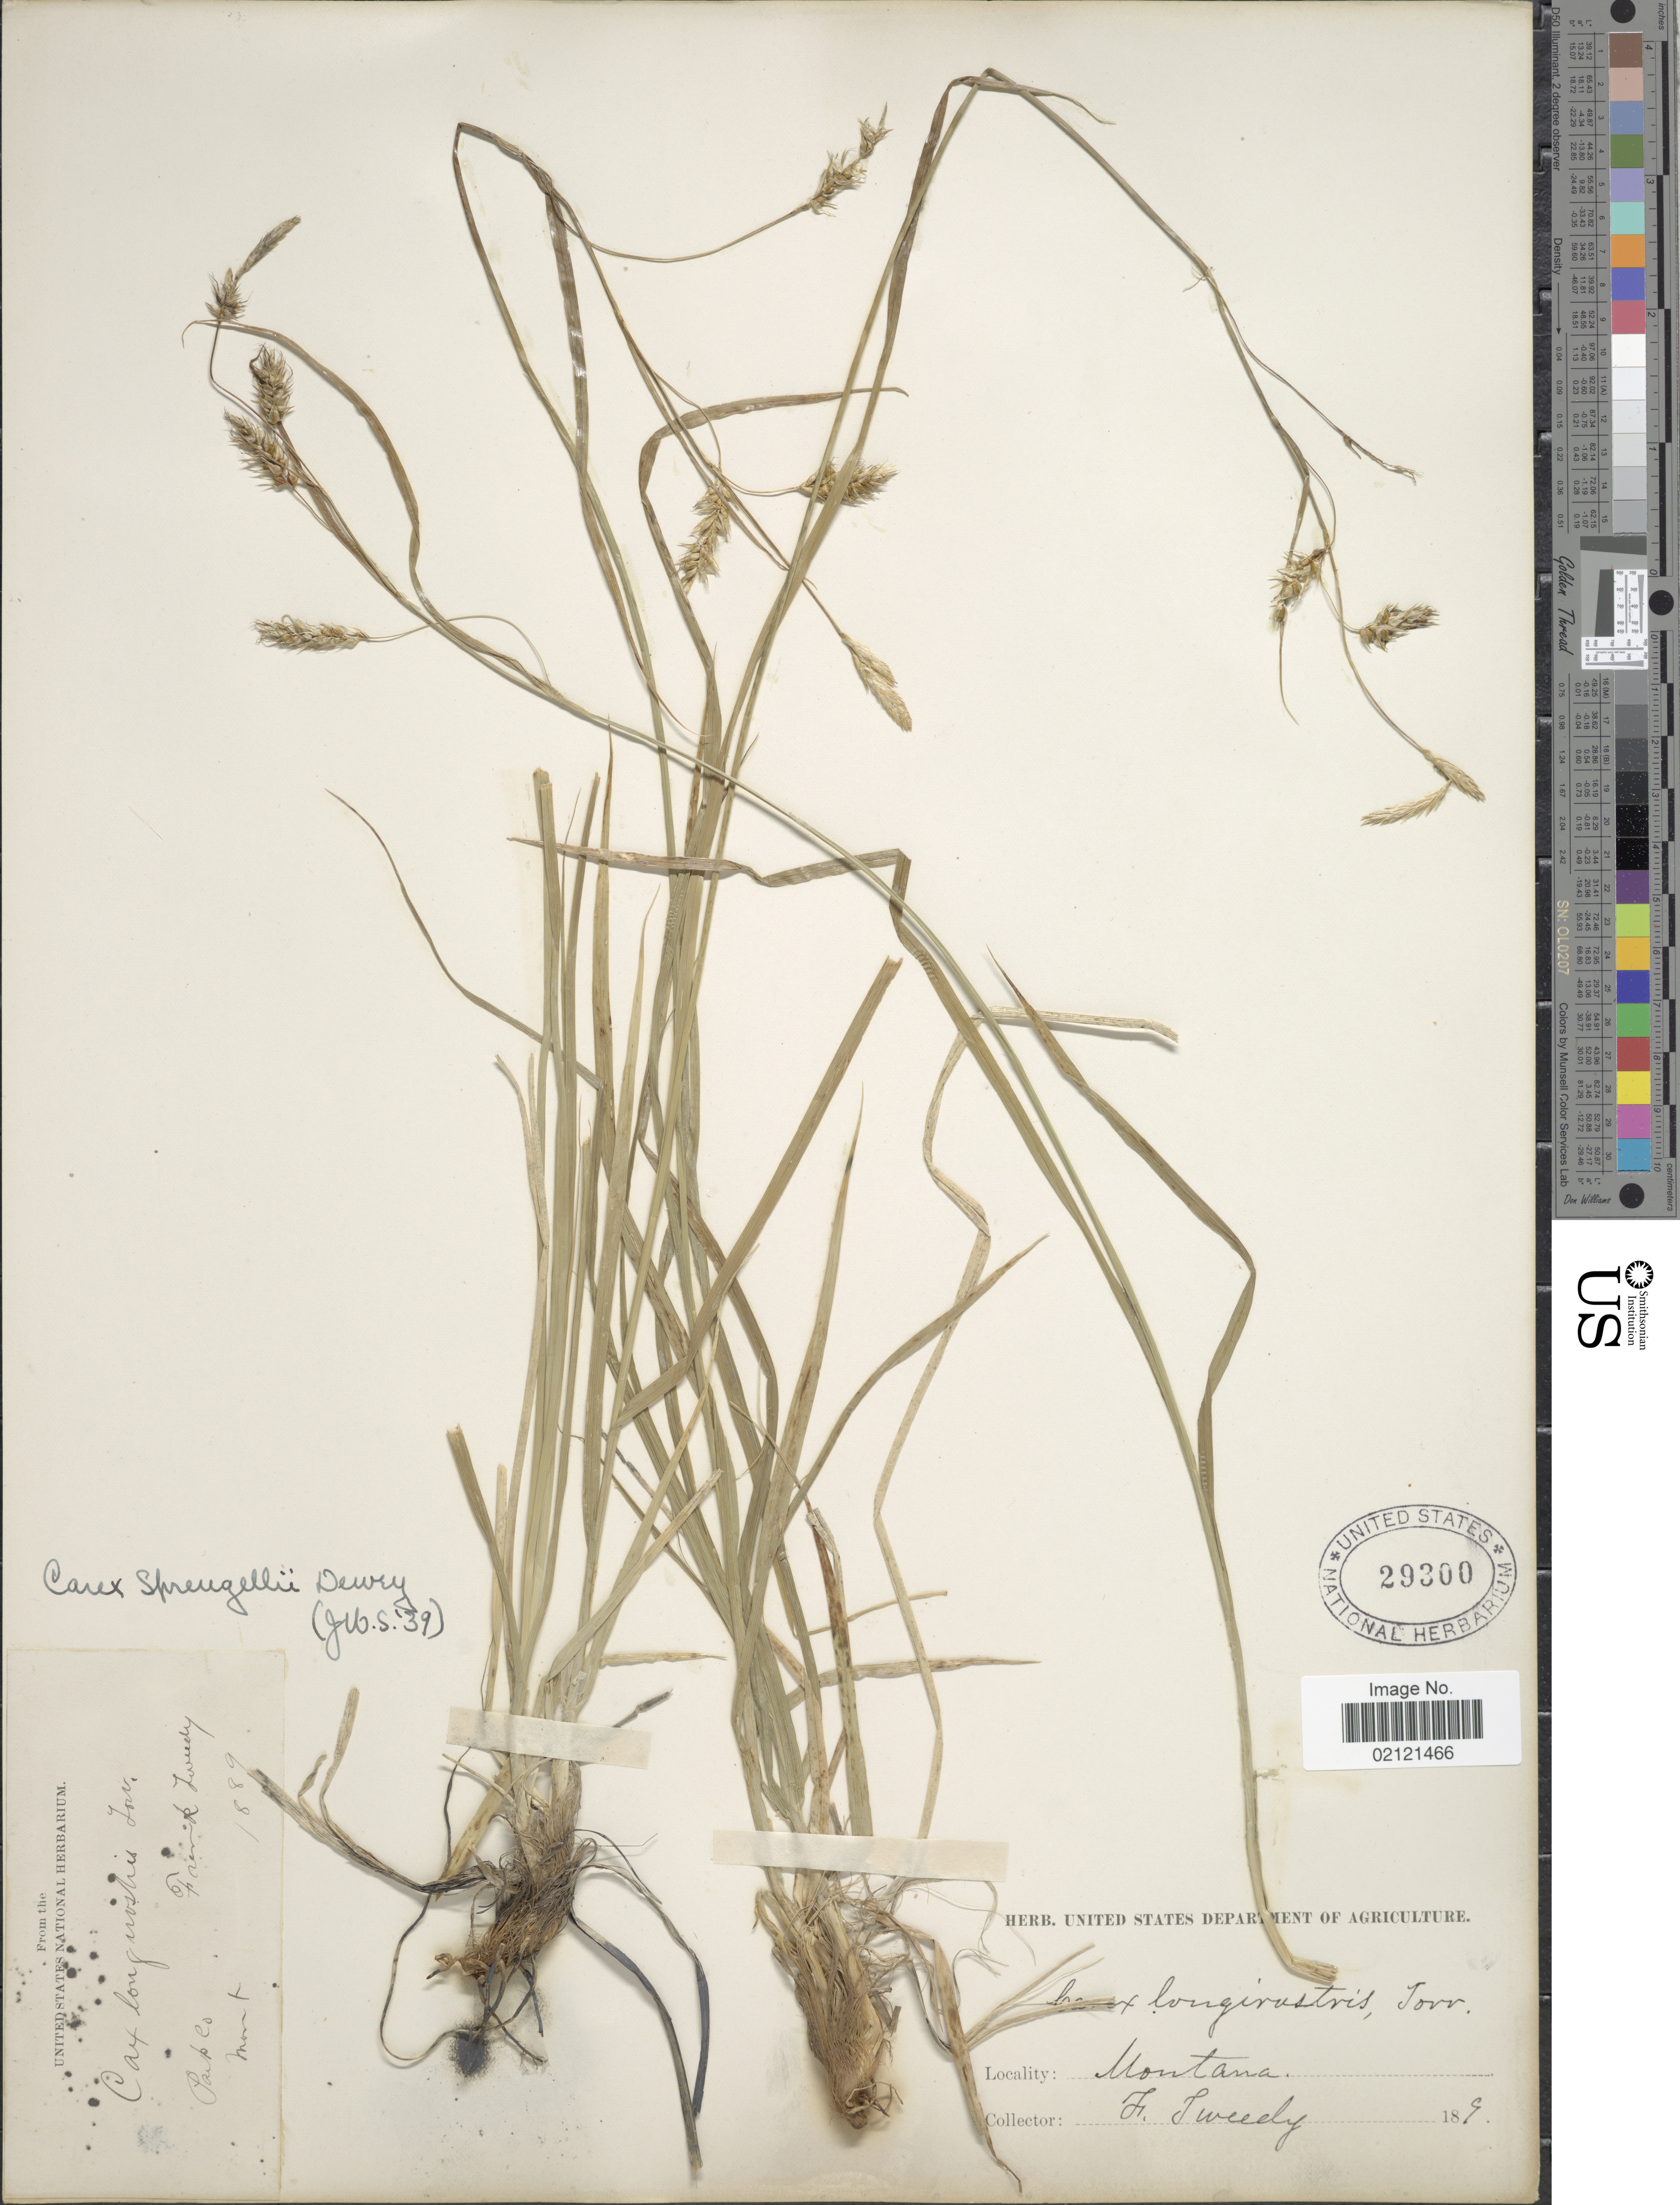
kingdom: Plantae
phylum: Tracheophyta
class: Liliopsida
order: Poales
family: Cyperaceae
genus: Carex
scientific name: Carex sprengelii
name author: Dewey ex Spreng.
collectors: F. Tweedy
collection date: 1889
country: United States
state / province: Montana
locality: Park Co.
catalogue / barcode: US 29300